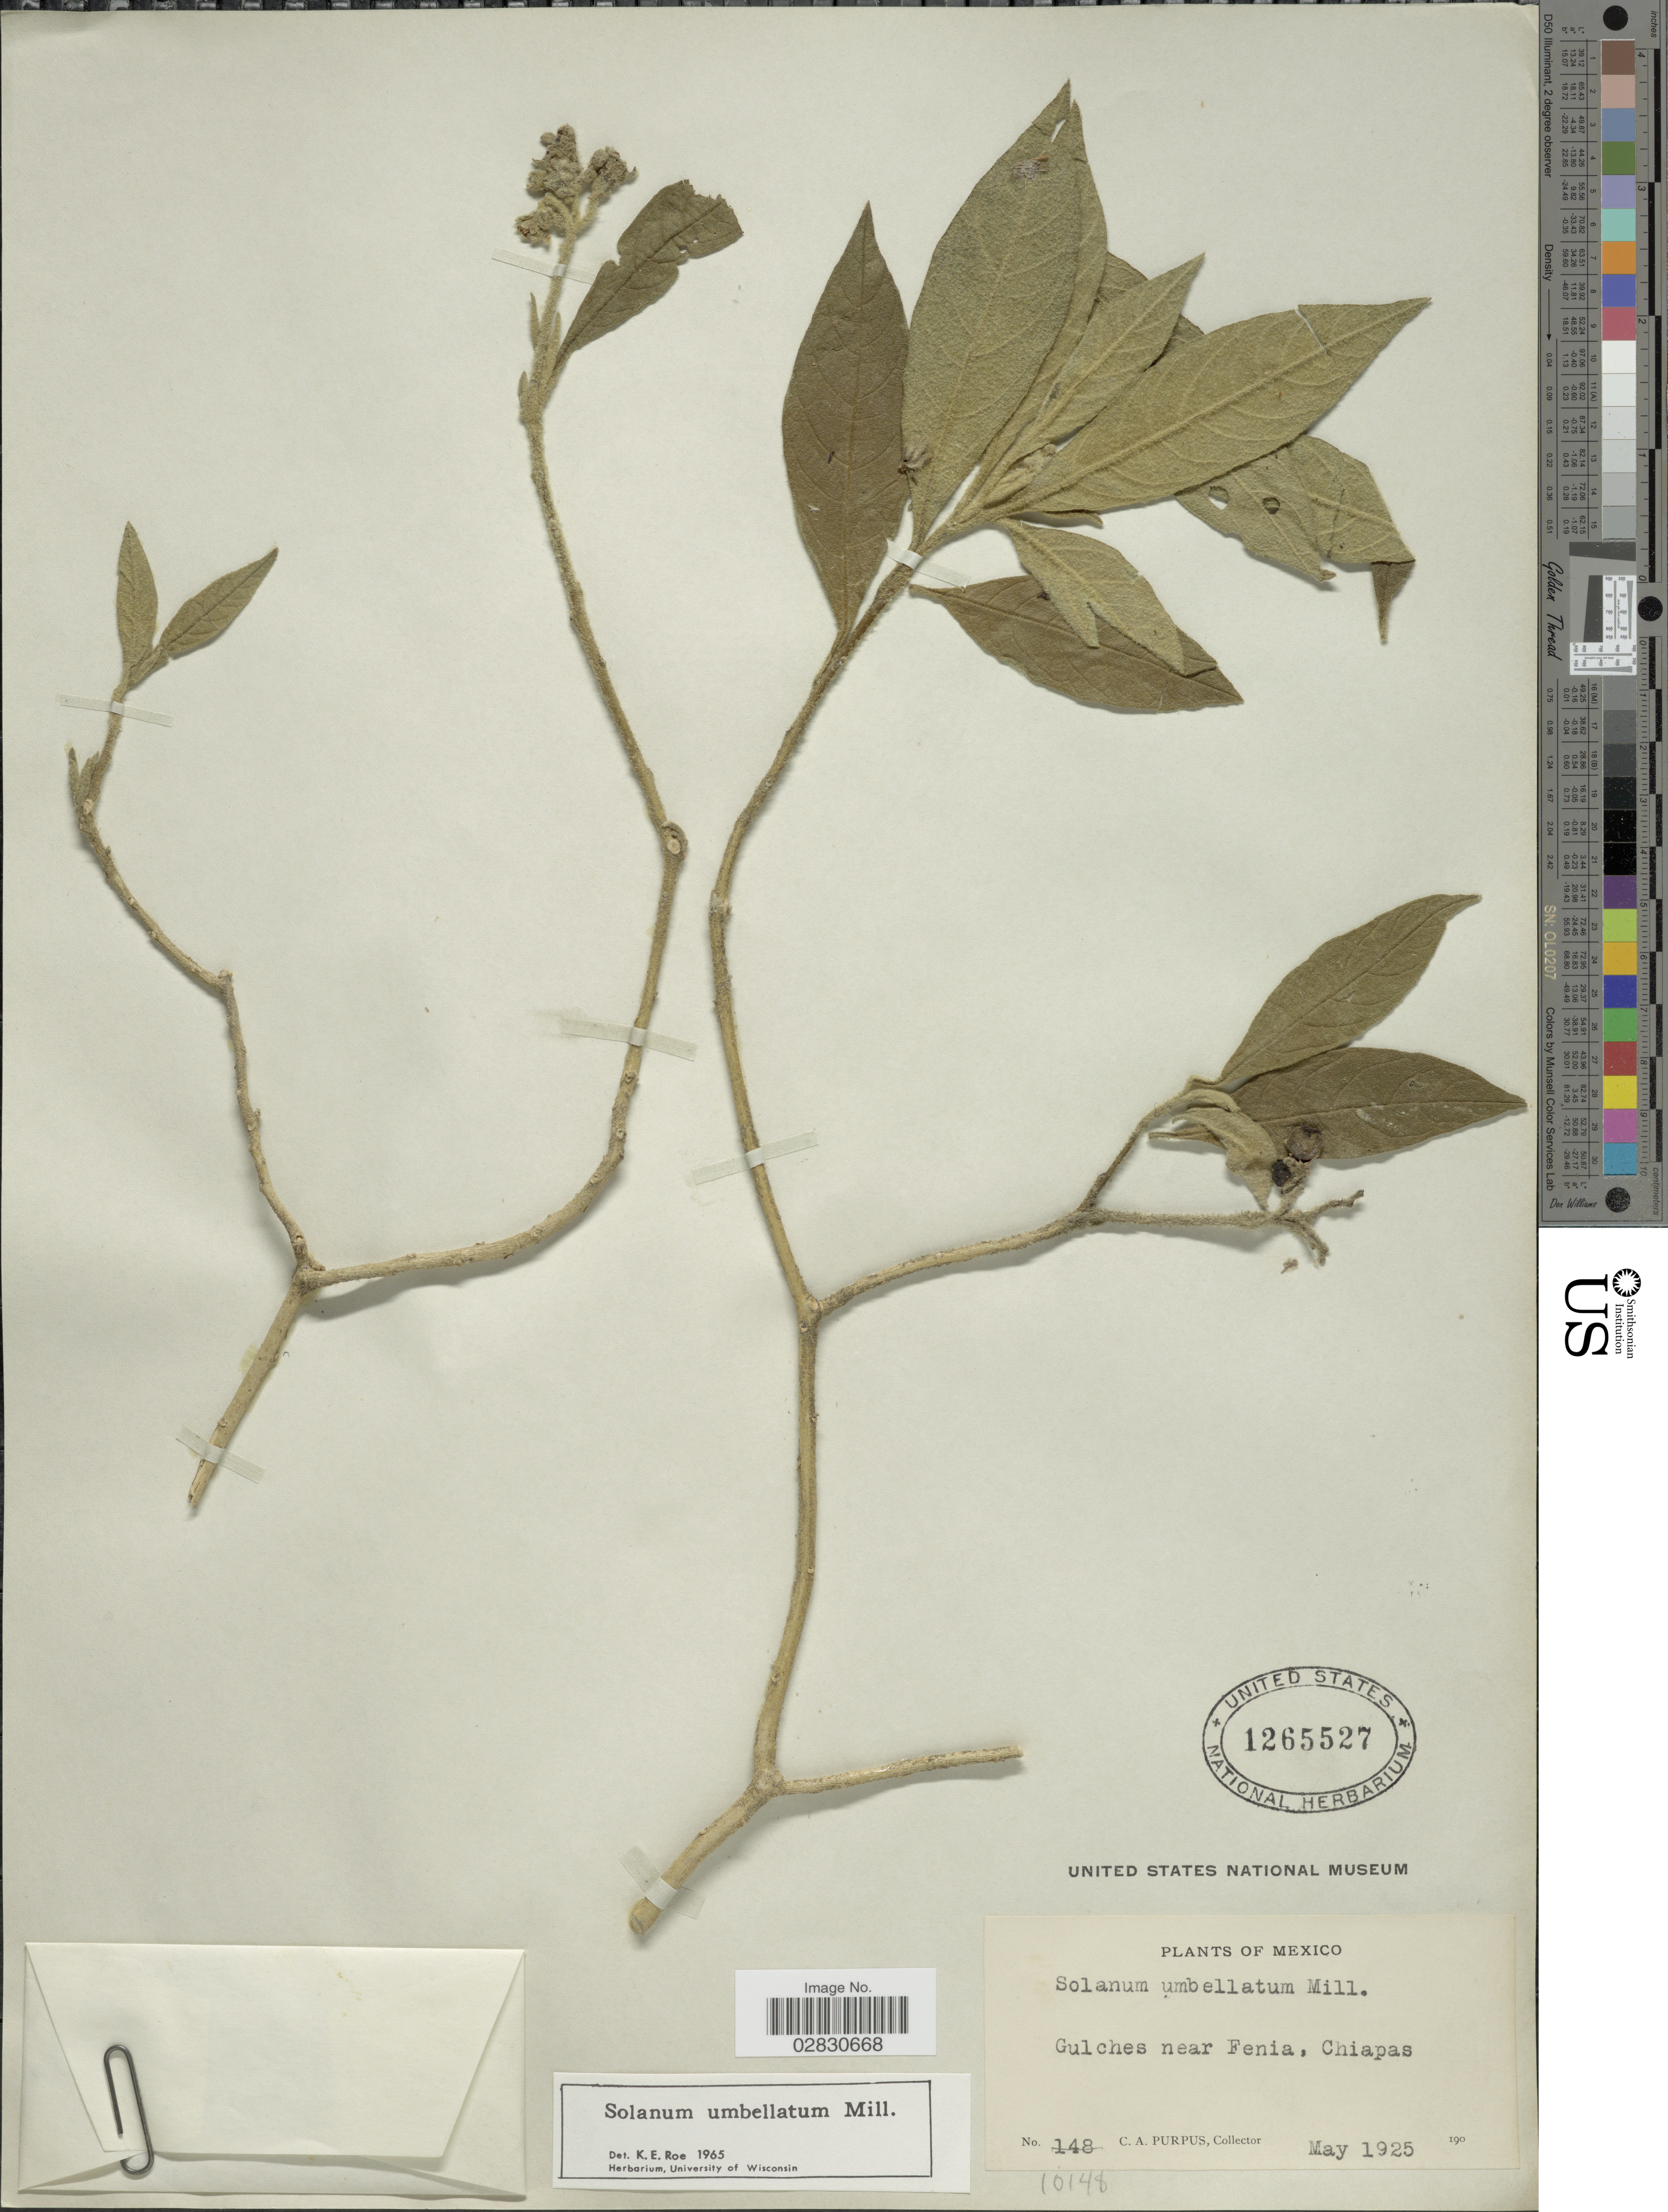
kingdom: Plantae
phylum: Tracheophyta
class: Magnoliopsida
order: Solanales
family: Solanaceae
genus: Solanum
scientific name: Solanum umbellatum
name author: Mill.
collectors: C. A. Purpus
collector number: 10148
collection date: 1925-05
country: Mexico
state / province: Chiapas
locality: Gulches near Fenia.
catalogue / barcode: US 1265527